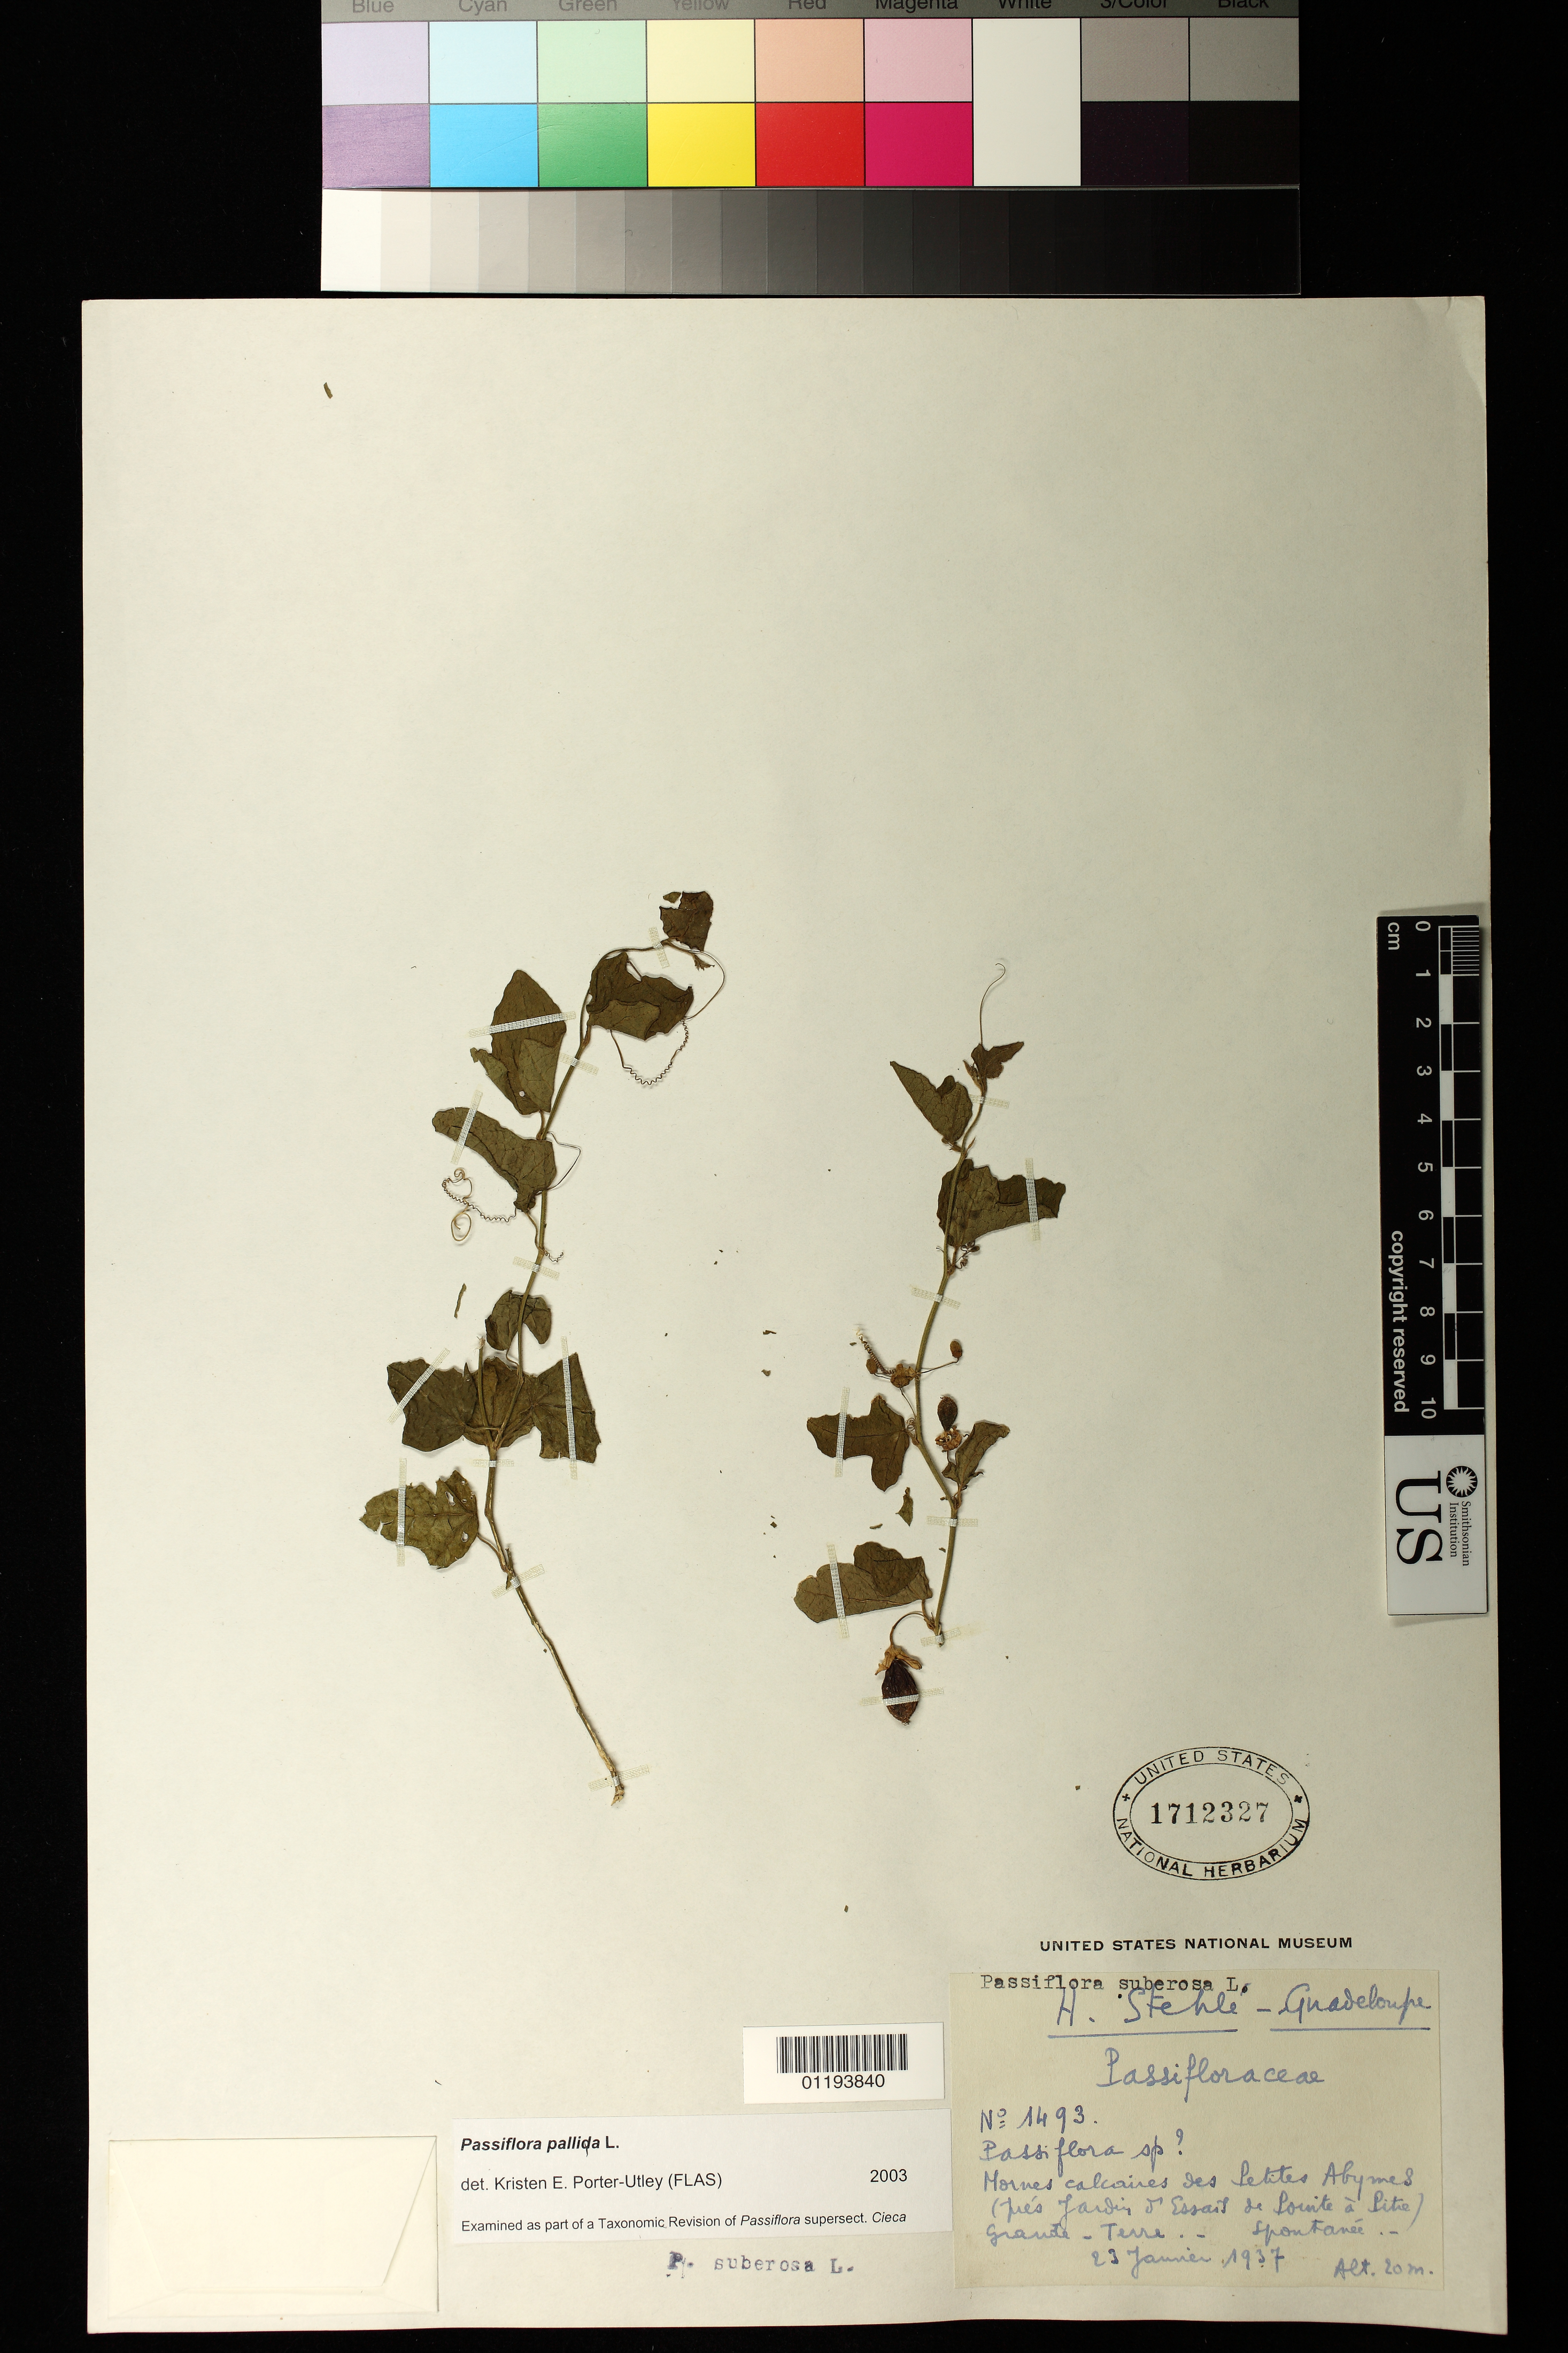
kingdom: Plantae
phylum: Tracheophyta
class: Magnoliopsida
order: Malpighiales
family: Passifloraceae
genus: Passiflora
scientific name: Passiflora pallida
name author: L.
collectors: H. Stehlé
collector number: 1493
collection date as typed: Jan 23 1937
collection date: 1937-01-23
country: Guadeloupe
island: Basse Terre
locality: Mornes calcaires de Petites Abymes (Jues Jardin & Essart de Pointe-à-Pitre) Grande-Terre spontanee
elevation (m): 20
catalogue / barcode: US 1712327